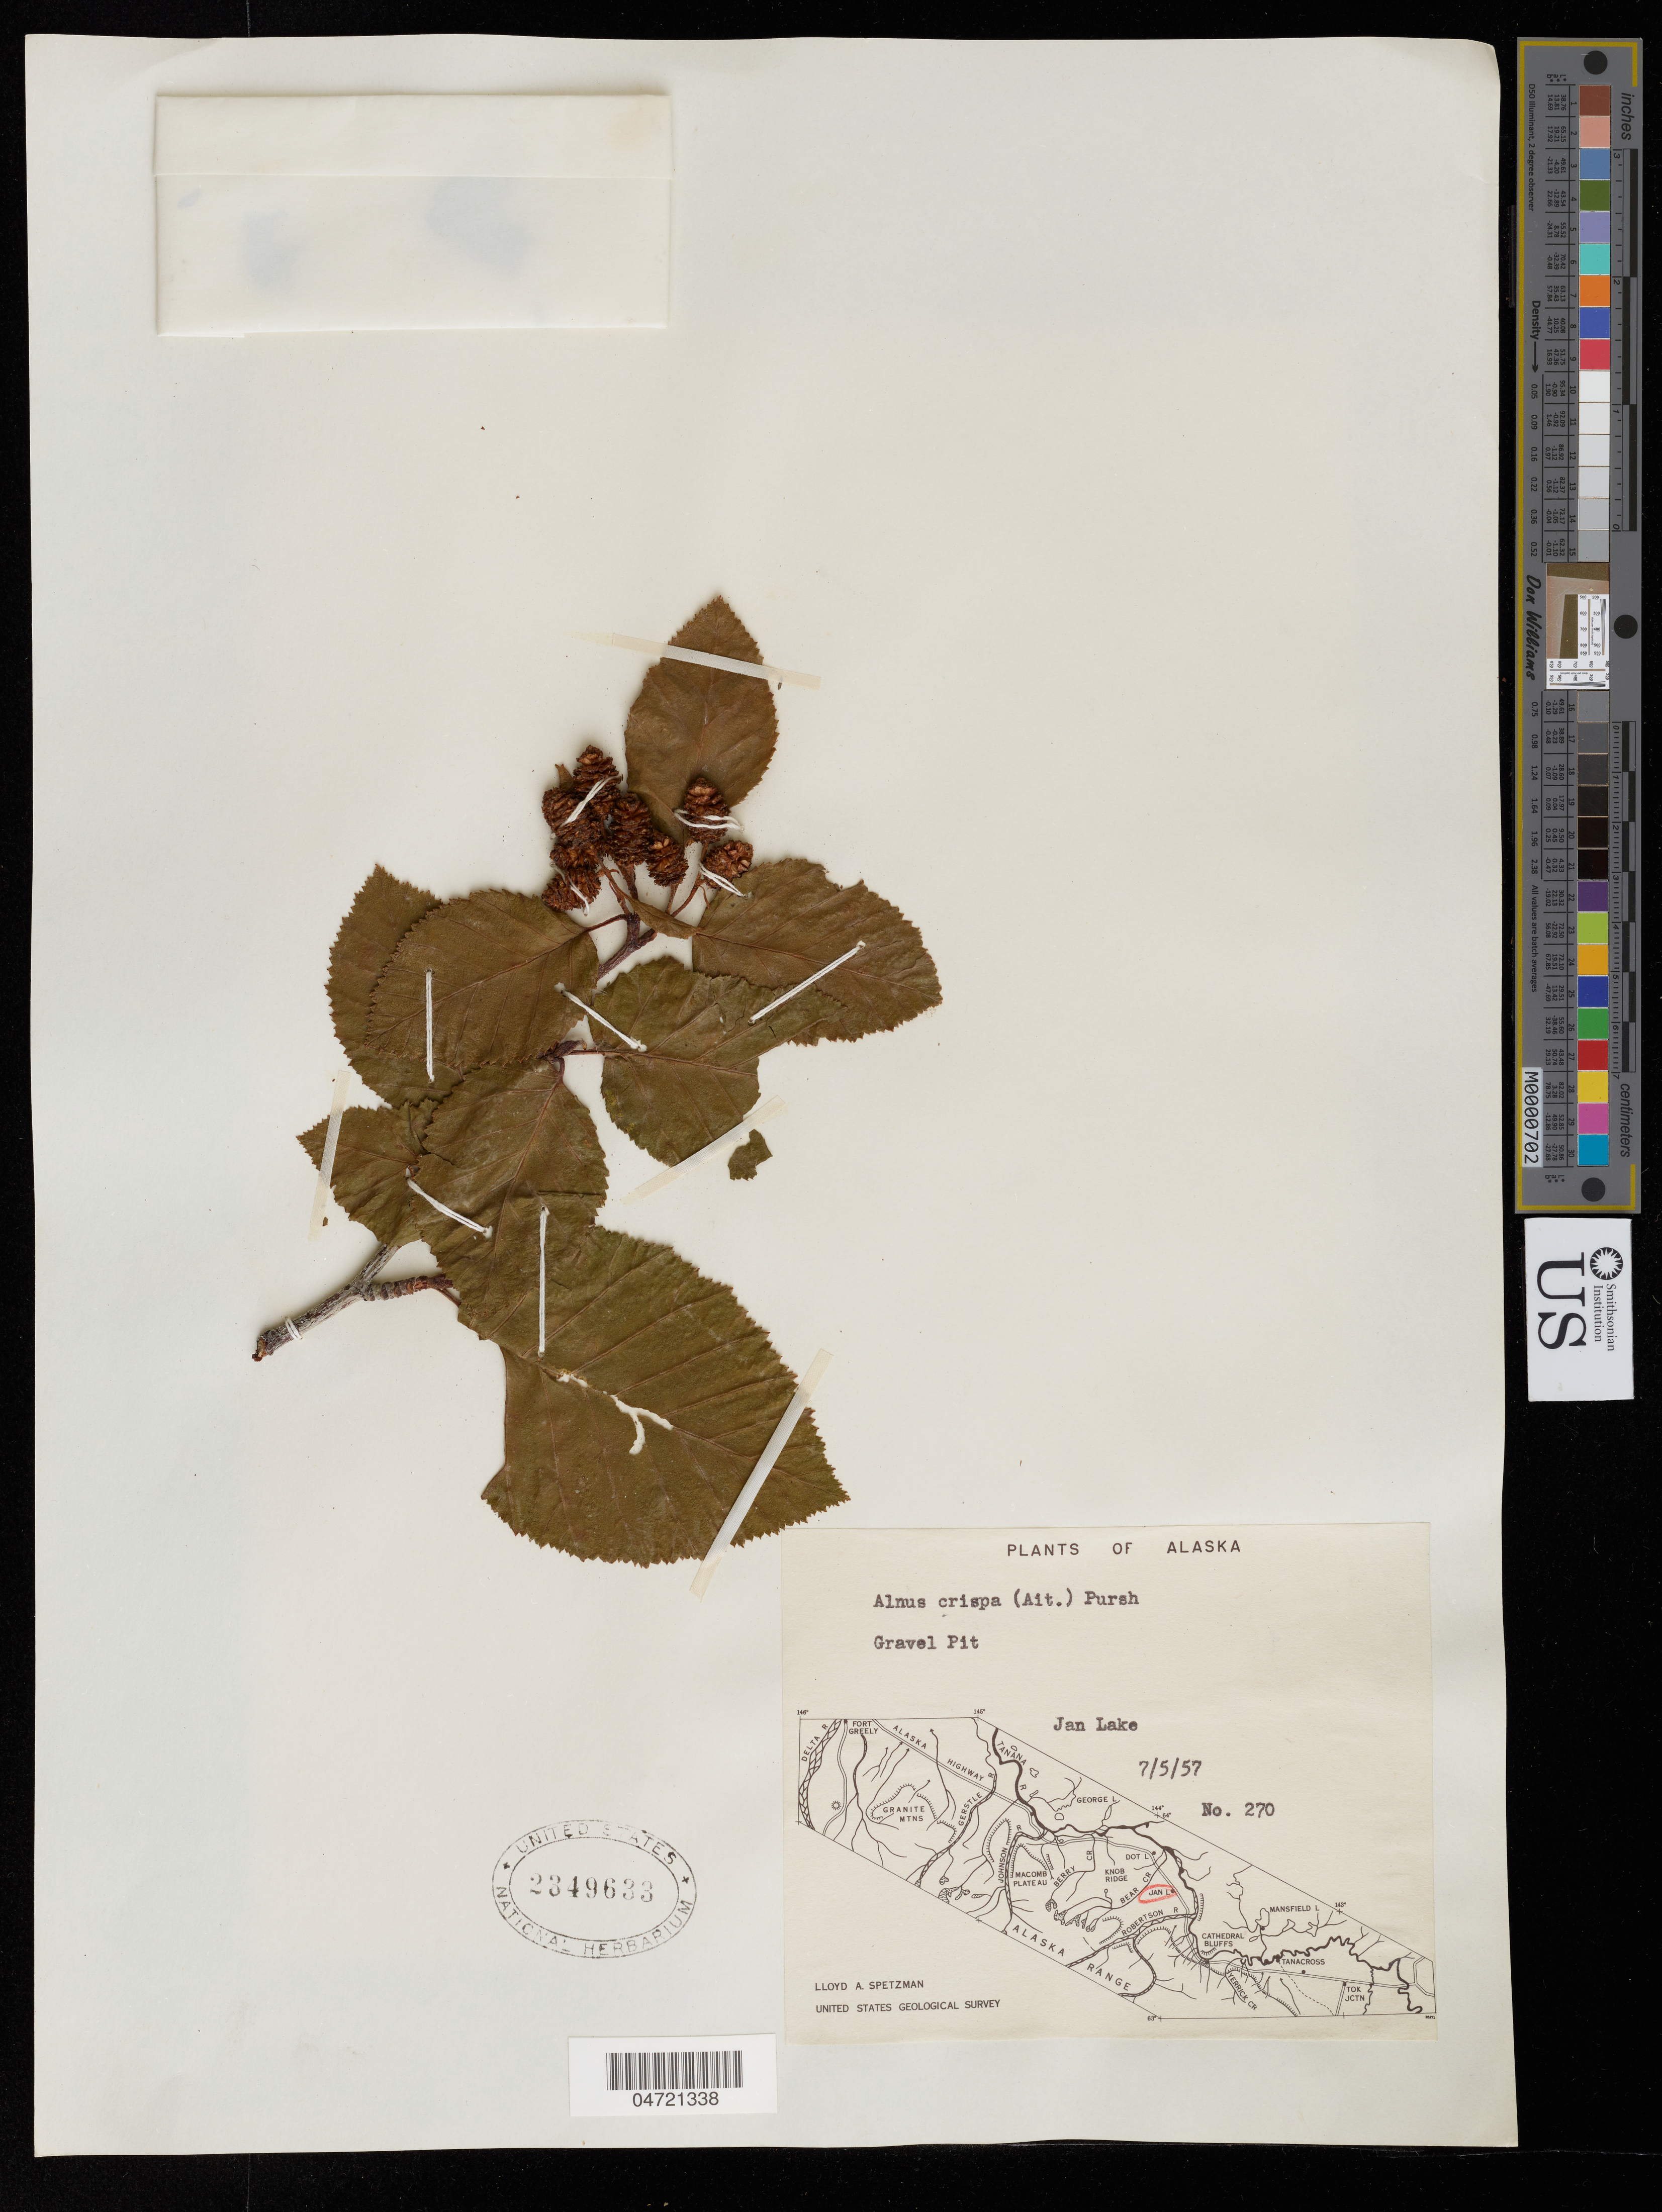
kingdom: Plantae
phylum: Tracheophyta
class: Magnoliopsida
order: Fagales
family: Betulaceae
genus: Alnus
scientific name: Alnus crispa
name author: (Aiton) Pursh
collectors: L. Spetzman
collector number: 270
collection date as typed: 07 May 1957 or 05 Jul 1957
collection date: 1957-05-07 or 1957-07-05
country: United States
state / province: Alaska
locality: JanLake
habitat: Gravel pit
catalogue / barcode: US 2349633